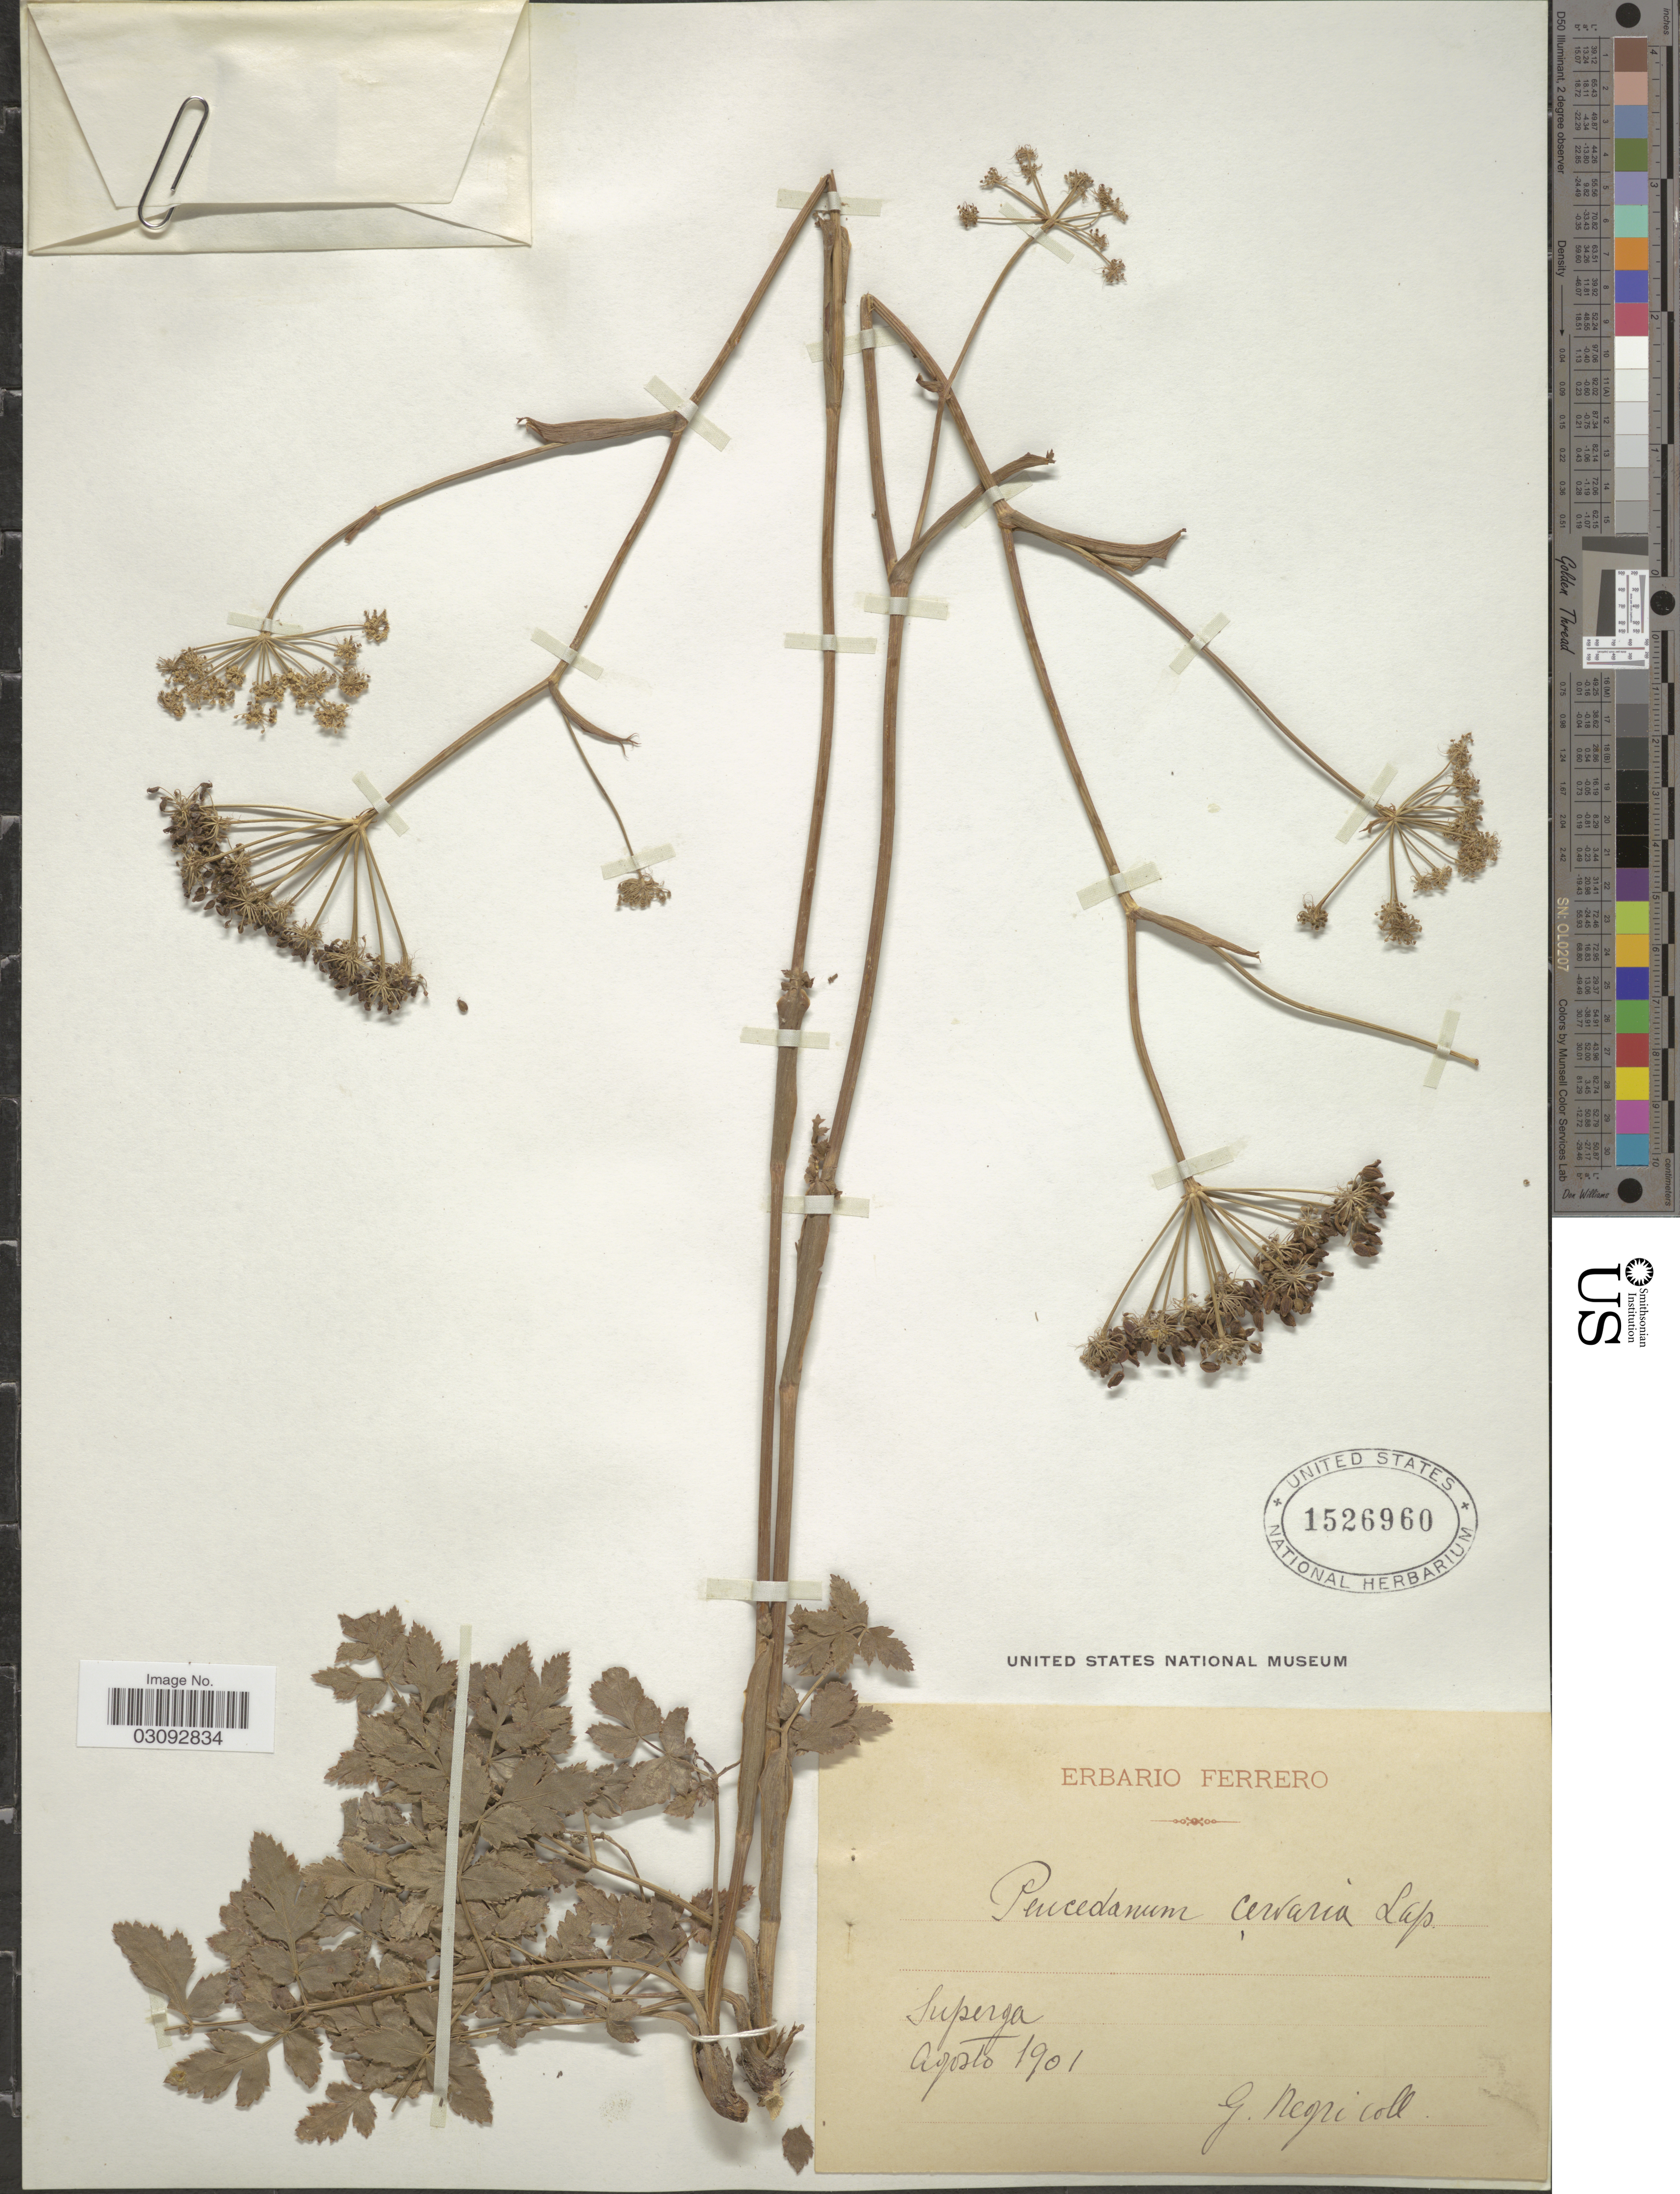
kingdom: Plantae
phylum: Tracheophyta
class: Magnoliopsida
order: Apiales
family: Apiaceae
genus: Peucedanum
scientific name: Peucedanum cervaria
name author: (L.) Cusson ex Lapeyr.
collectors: G. Negri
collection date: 1901-08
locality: Superga.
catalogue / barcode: US 1526960